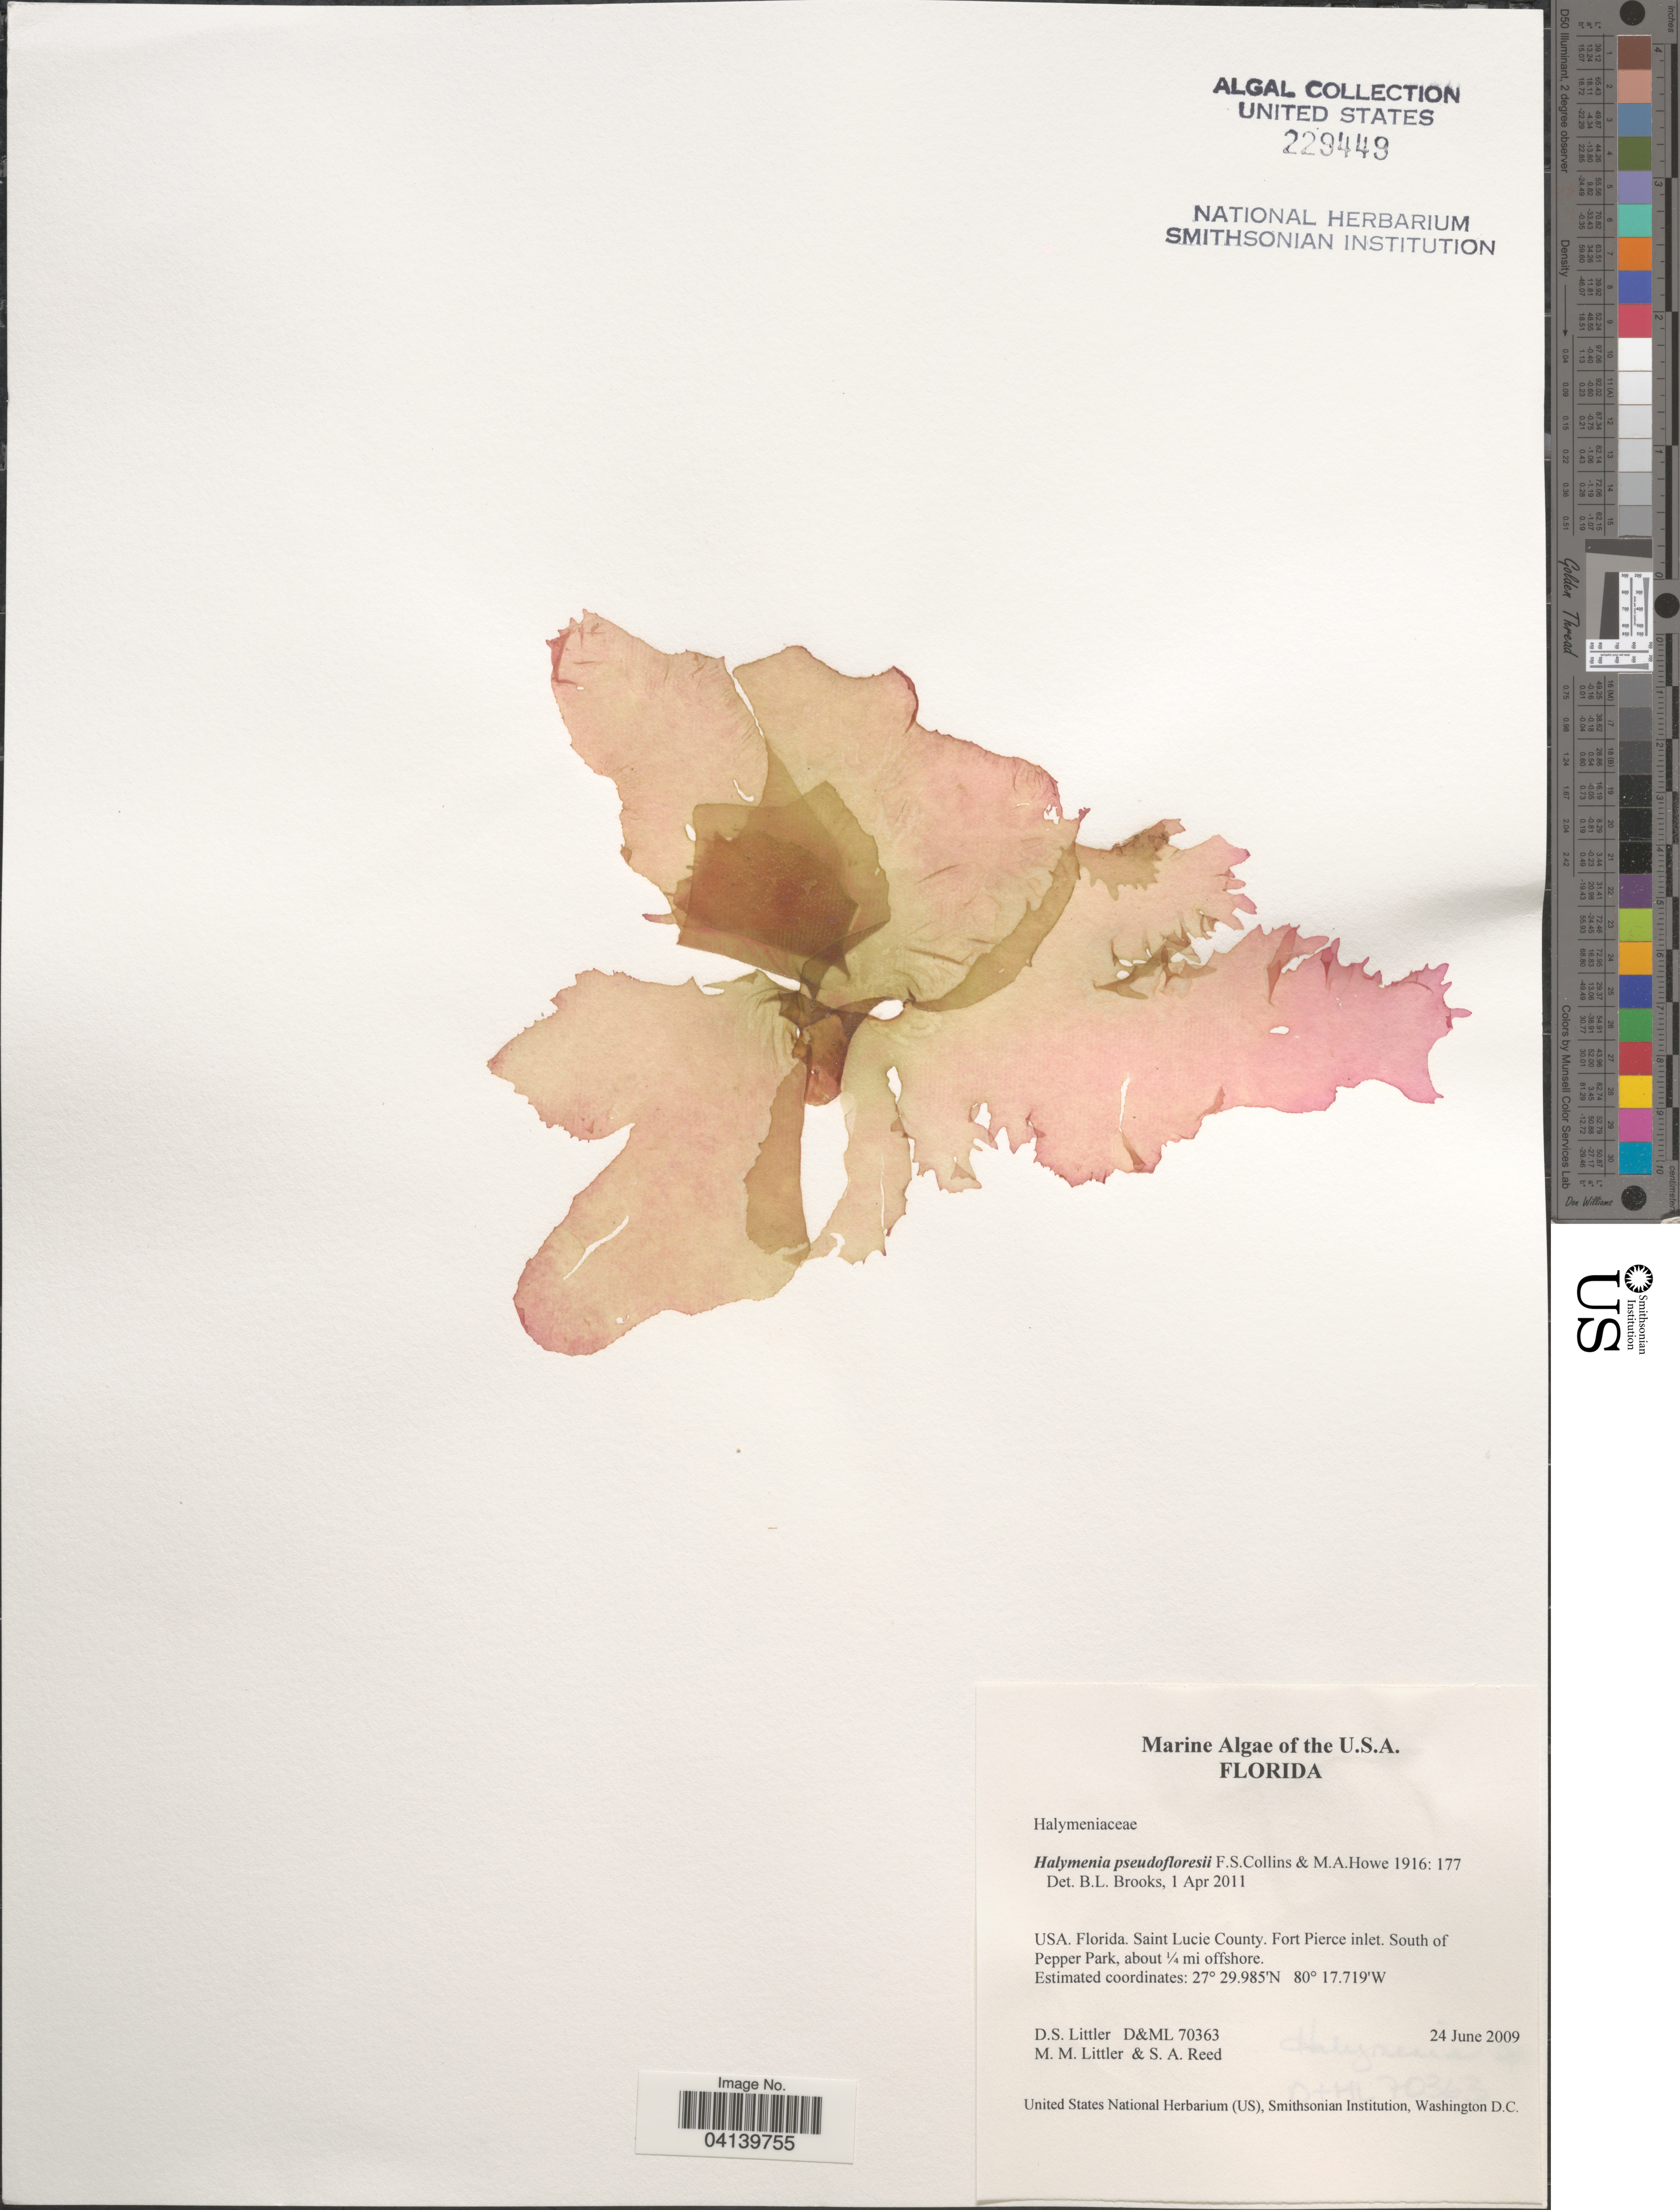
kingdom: Plantae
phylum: Rhodophyta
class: Florideophyceae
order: Halymeniales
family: Halymeniaceae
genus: Halymenia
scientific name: Halymenia pseudofloresia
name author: Collins & M. Howe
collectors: D. S. Littler & S. Reed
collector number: D&ML 70363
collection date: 2009-06-24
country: United States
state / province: Florida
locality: Saint Lucie County. Fort Pierce inlet. South of Pepper Park, about ¼ mi offshore.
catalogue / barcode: US 229449